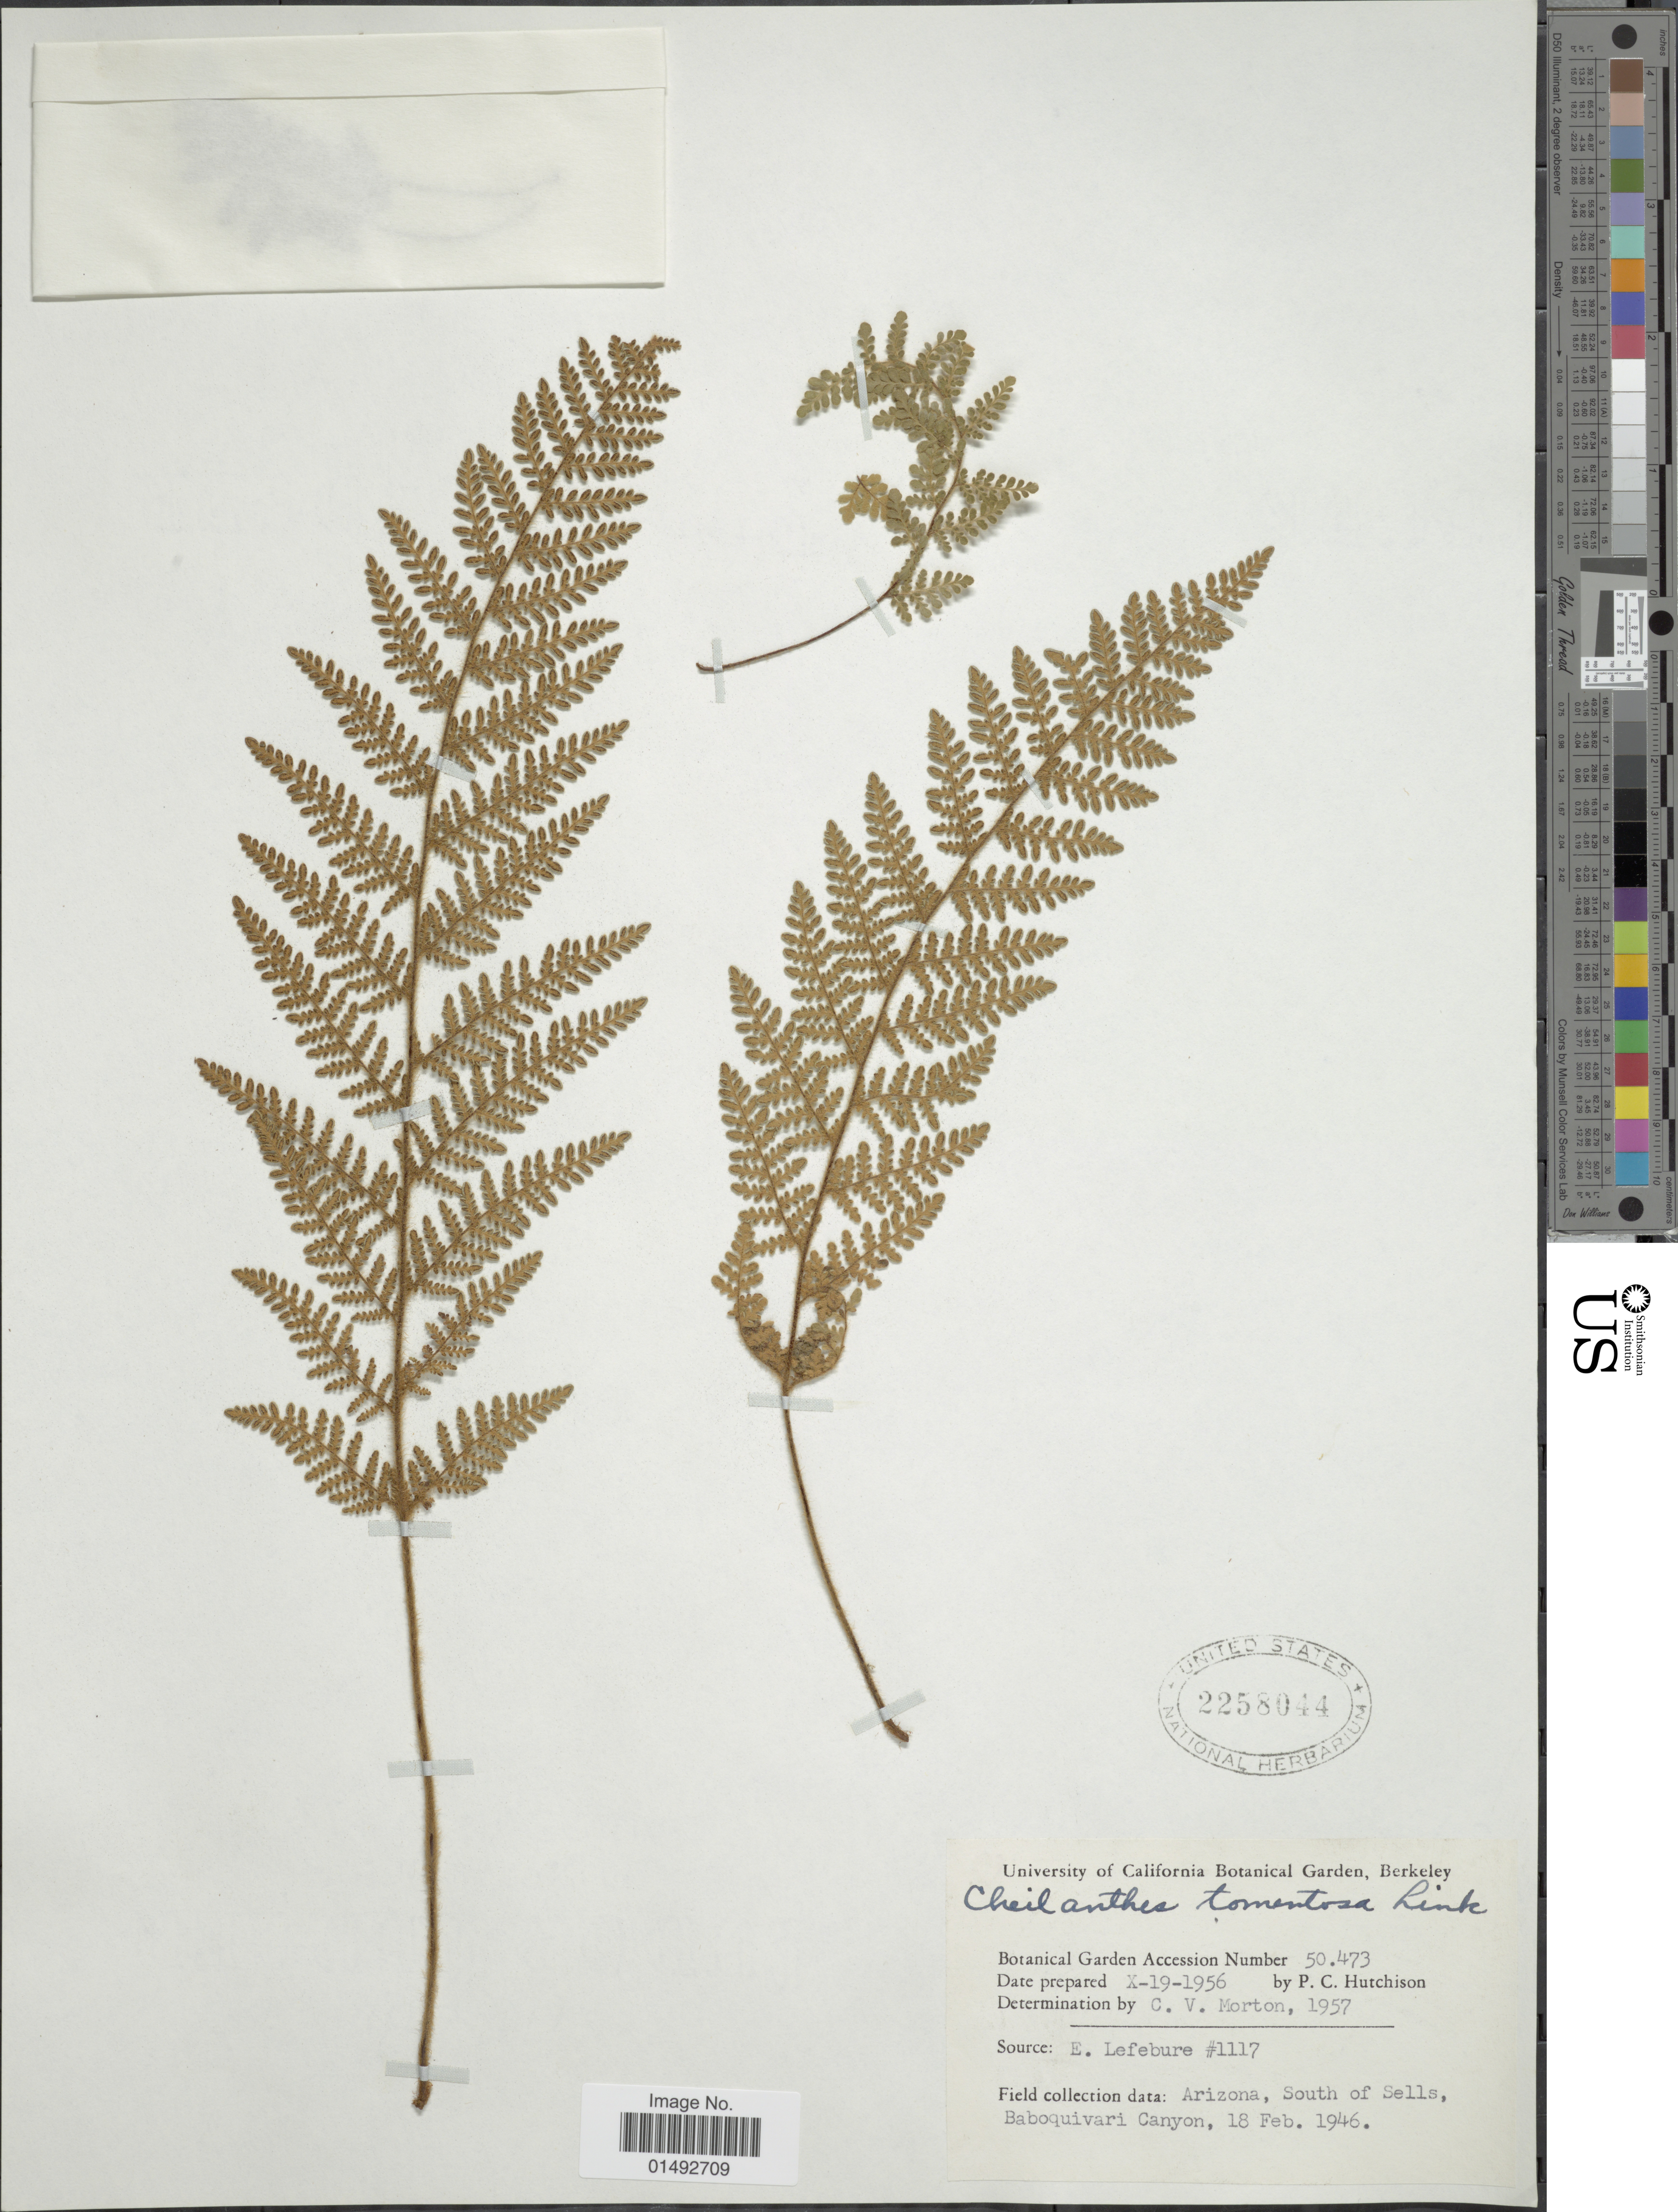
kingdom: Plantae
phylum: Tracheophyta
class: Polypodiopsida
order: Polypodiales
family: Pteridaceae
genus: Myriopteris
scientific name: Myriopteris tomentosa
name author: (Link) Fée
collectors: P. C. Hutchison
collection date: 1956-10-19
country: United States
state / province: California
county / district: Alameda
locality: University of California Botanical Garden, Berkeley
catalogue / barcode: US 2258044